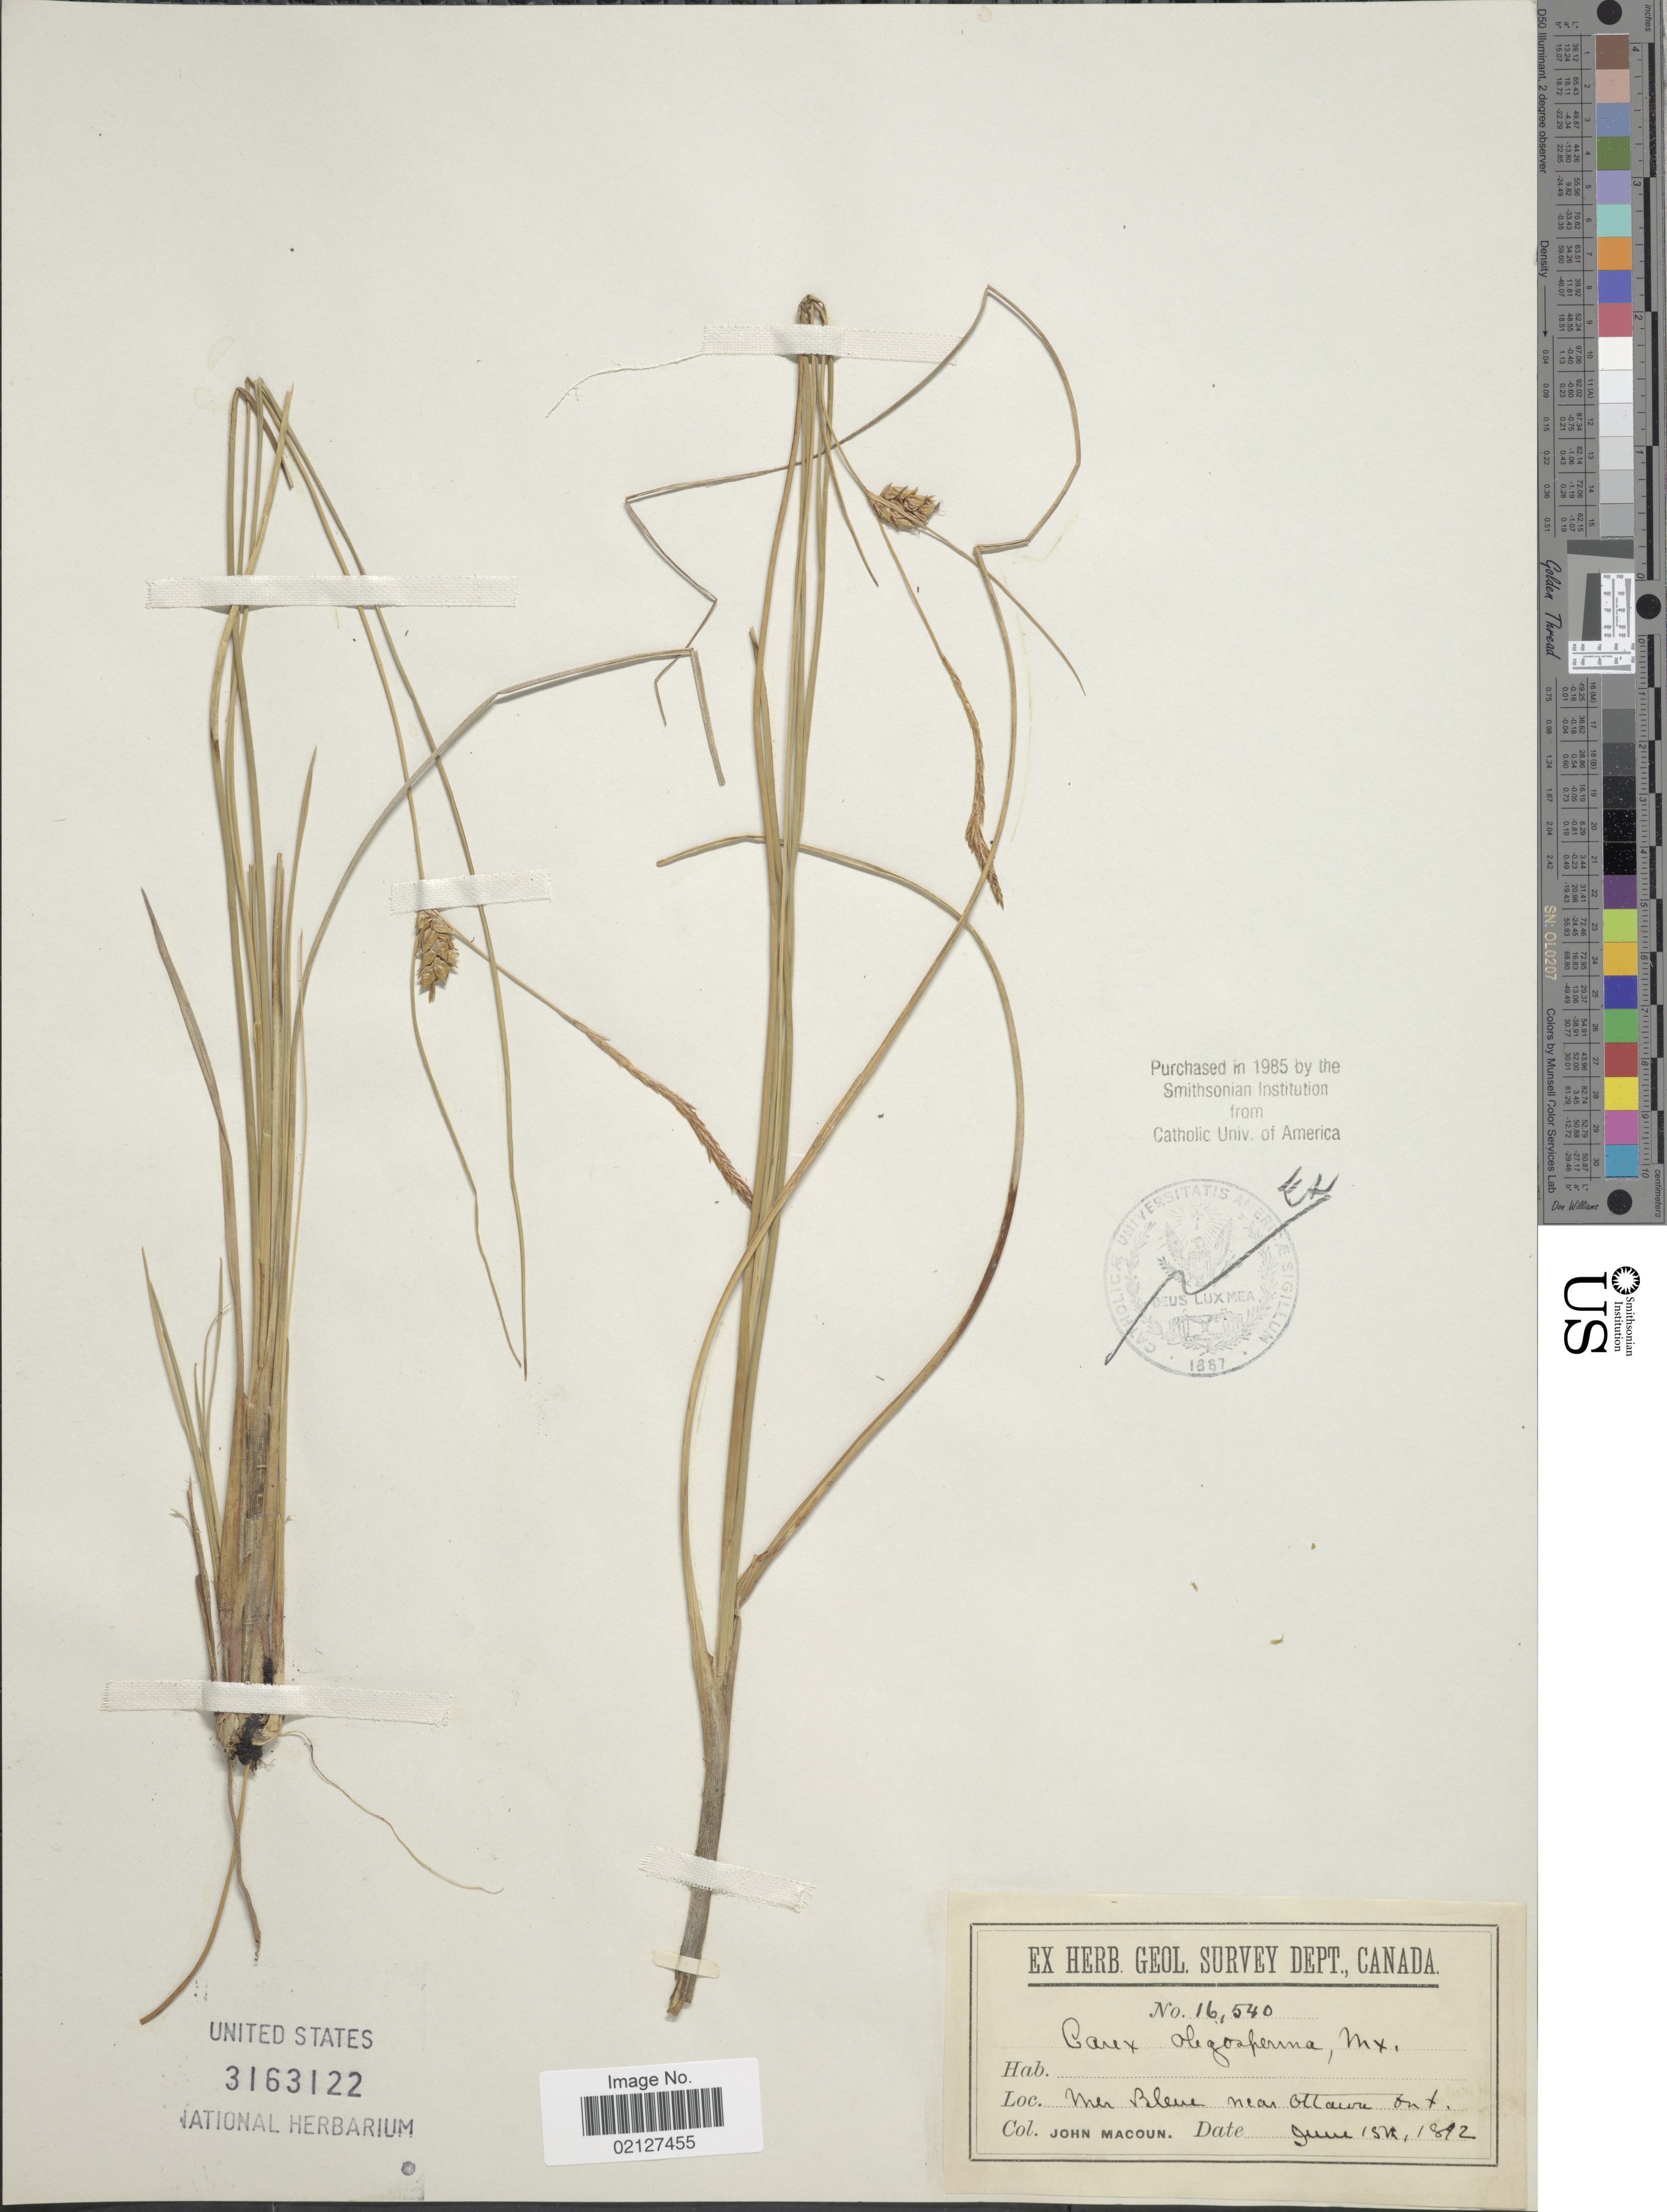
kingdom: Plantae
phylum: Tracheophyta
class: Liliopsida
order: Poales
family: Cyperaceae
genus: Carex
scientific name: Carex oligosperma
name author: Michx.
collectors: J. Macoun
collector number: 16540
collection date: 1892-06-15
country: Canada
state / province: Ontario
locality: Mer Bleue near Ottawa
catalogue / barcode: US 3163122